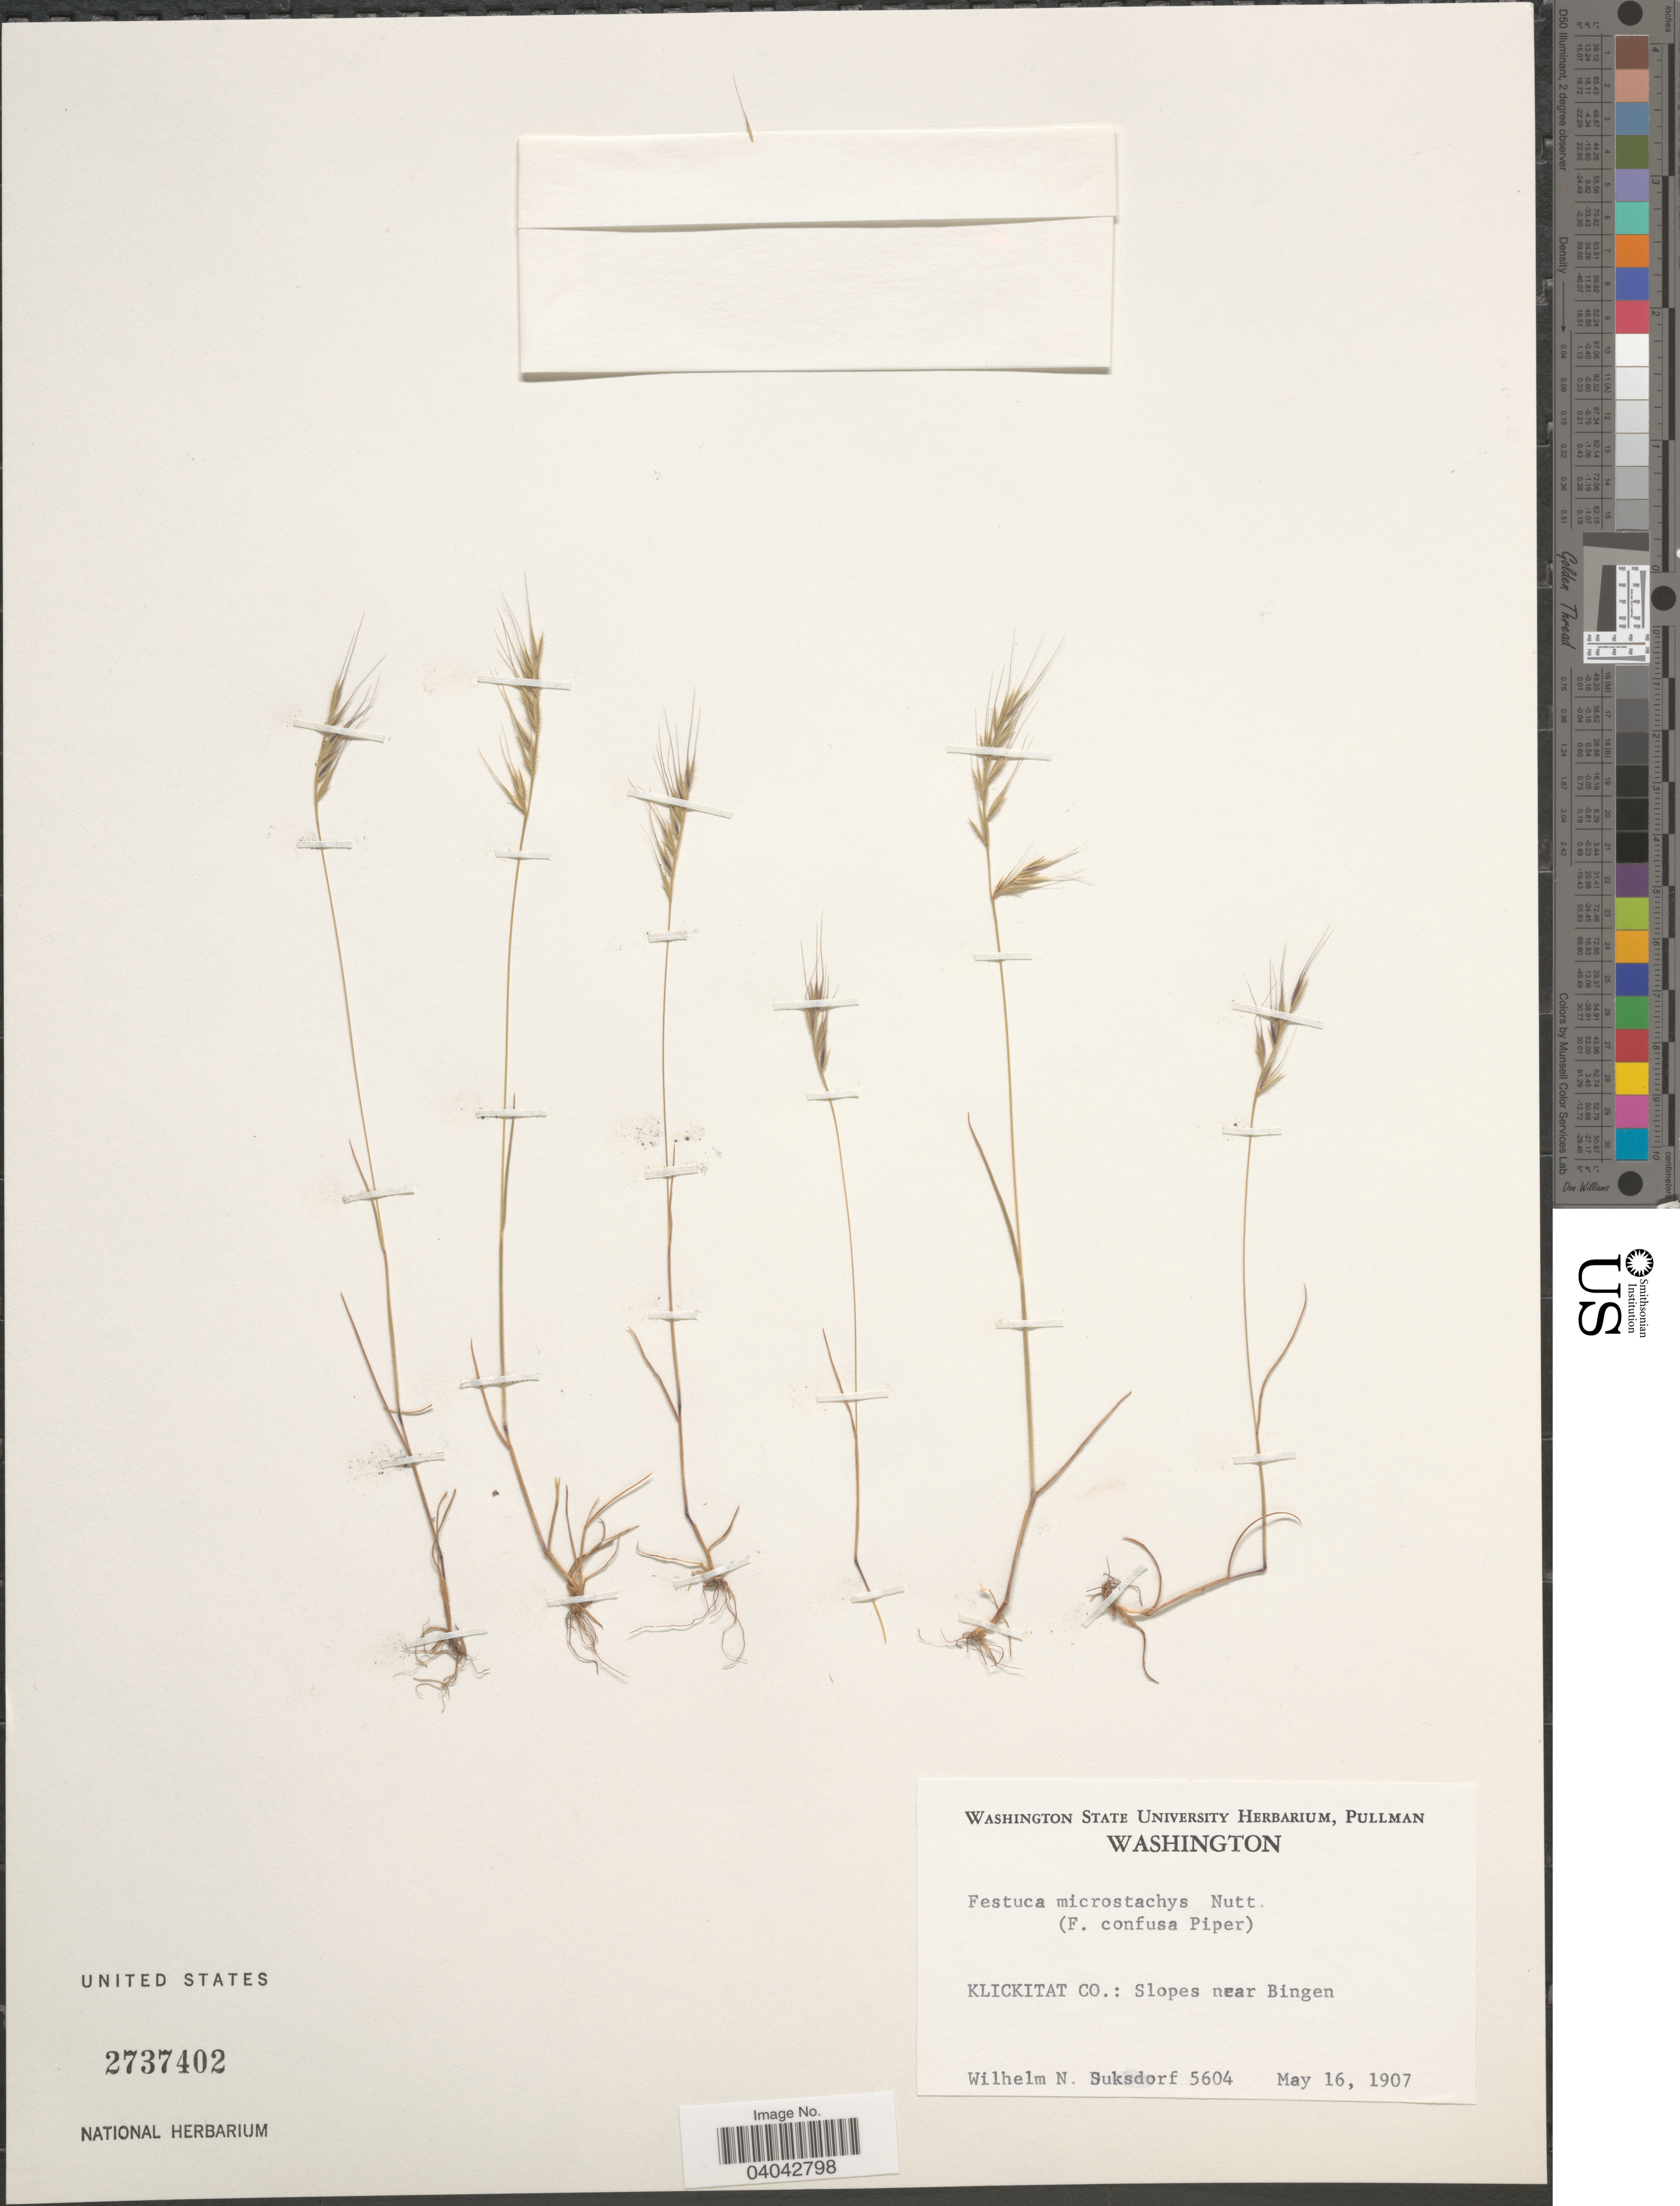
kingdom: Plantae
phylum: Tracheophyta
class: Liliopsida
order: Poales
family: Poaceae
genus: Festuca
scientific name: Festuca microstachys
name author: Nutt.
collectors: W. N. Suksdorf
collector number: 5604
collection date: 1907-05-16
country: United States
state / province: Washington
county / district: Klickitat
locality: Klickitat Co.: Slopes near Bingen.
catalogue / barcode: US 2737402